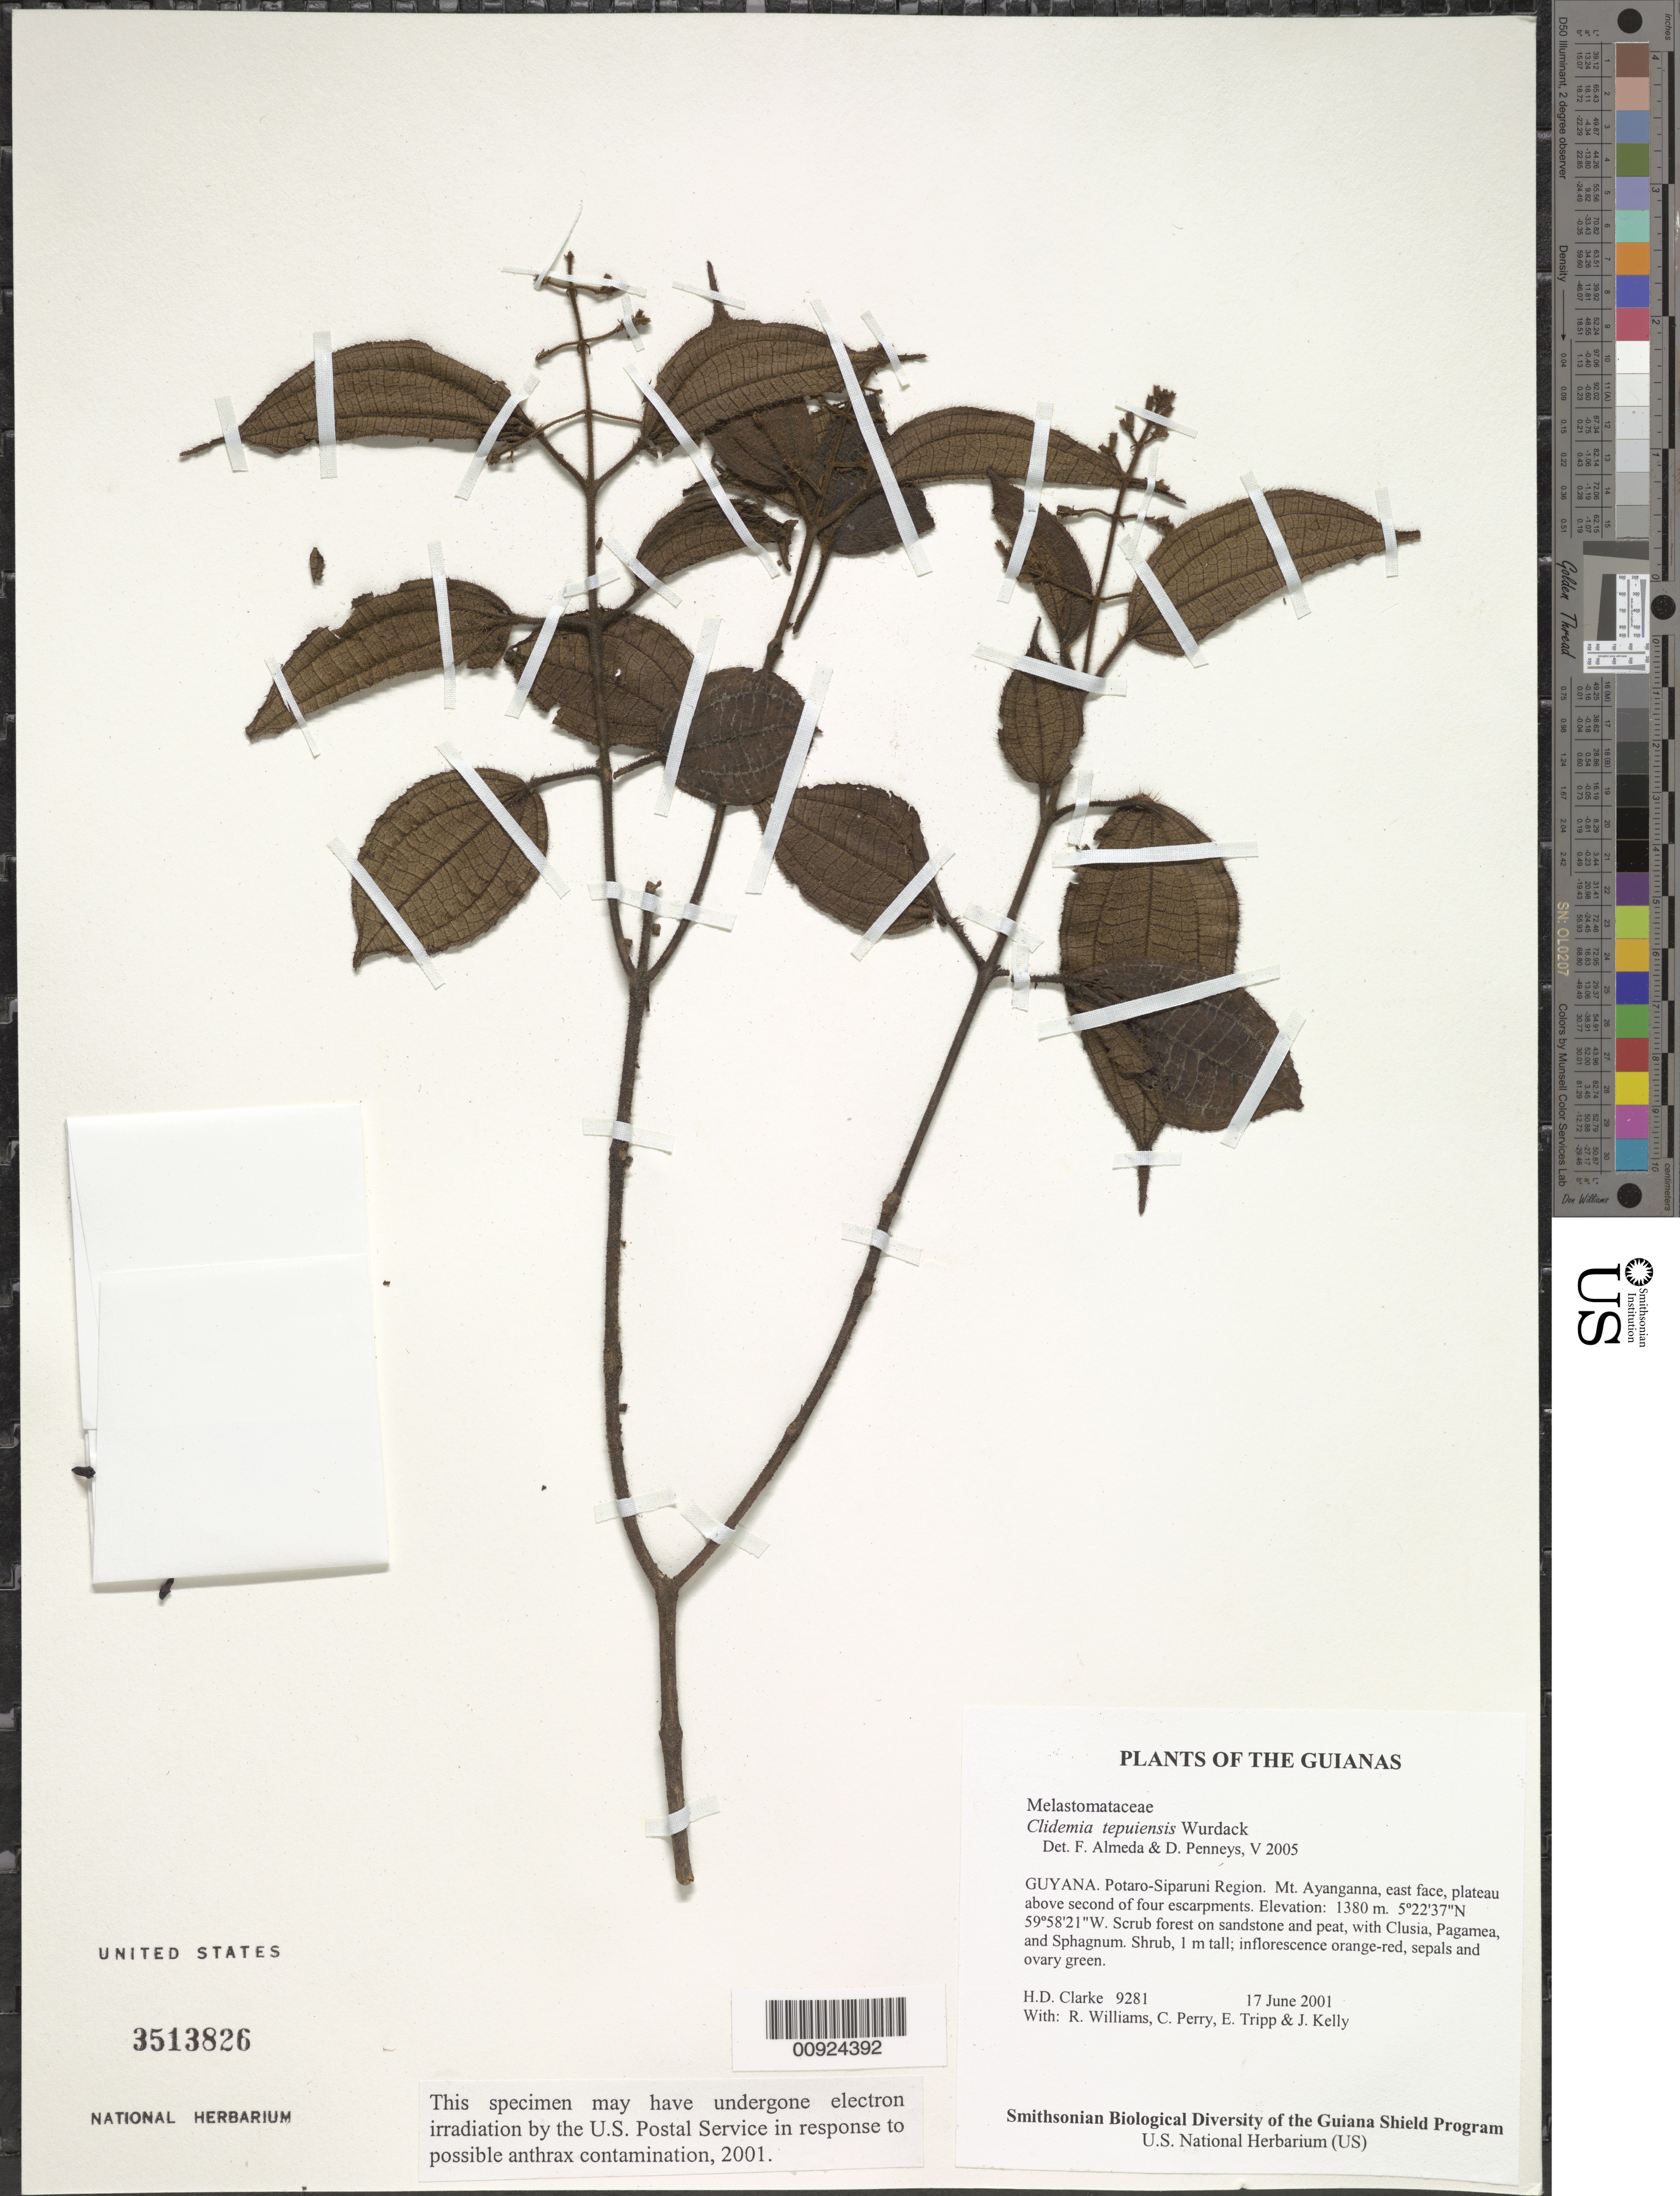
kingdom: Plantae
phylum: Tracheophyta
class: Magnoliopsida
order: Myrtales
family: Melastomataceae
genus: Miconia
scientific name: Miconia sp.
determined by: Michelangeli, F. A.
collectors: H. D. Clarke, R. Williams, C. Perry, E. Tripp & J. Kelly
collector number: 9281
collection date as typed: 17 June 2001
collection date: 2001-06-17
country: Guyana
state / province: Potaro-Siparuni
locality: Mt. Ayanganna, east face, plateau above second of four escarpments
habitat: Scrub forest on sandstone and peat, with Clusia, Pagamea, and Sphagnum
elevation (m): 1380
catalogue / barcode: US 3513826